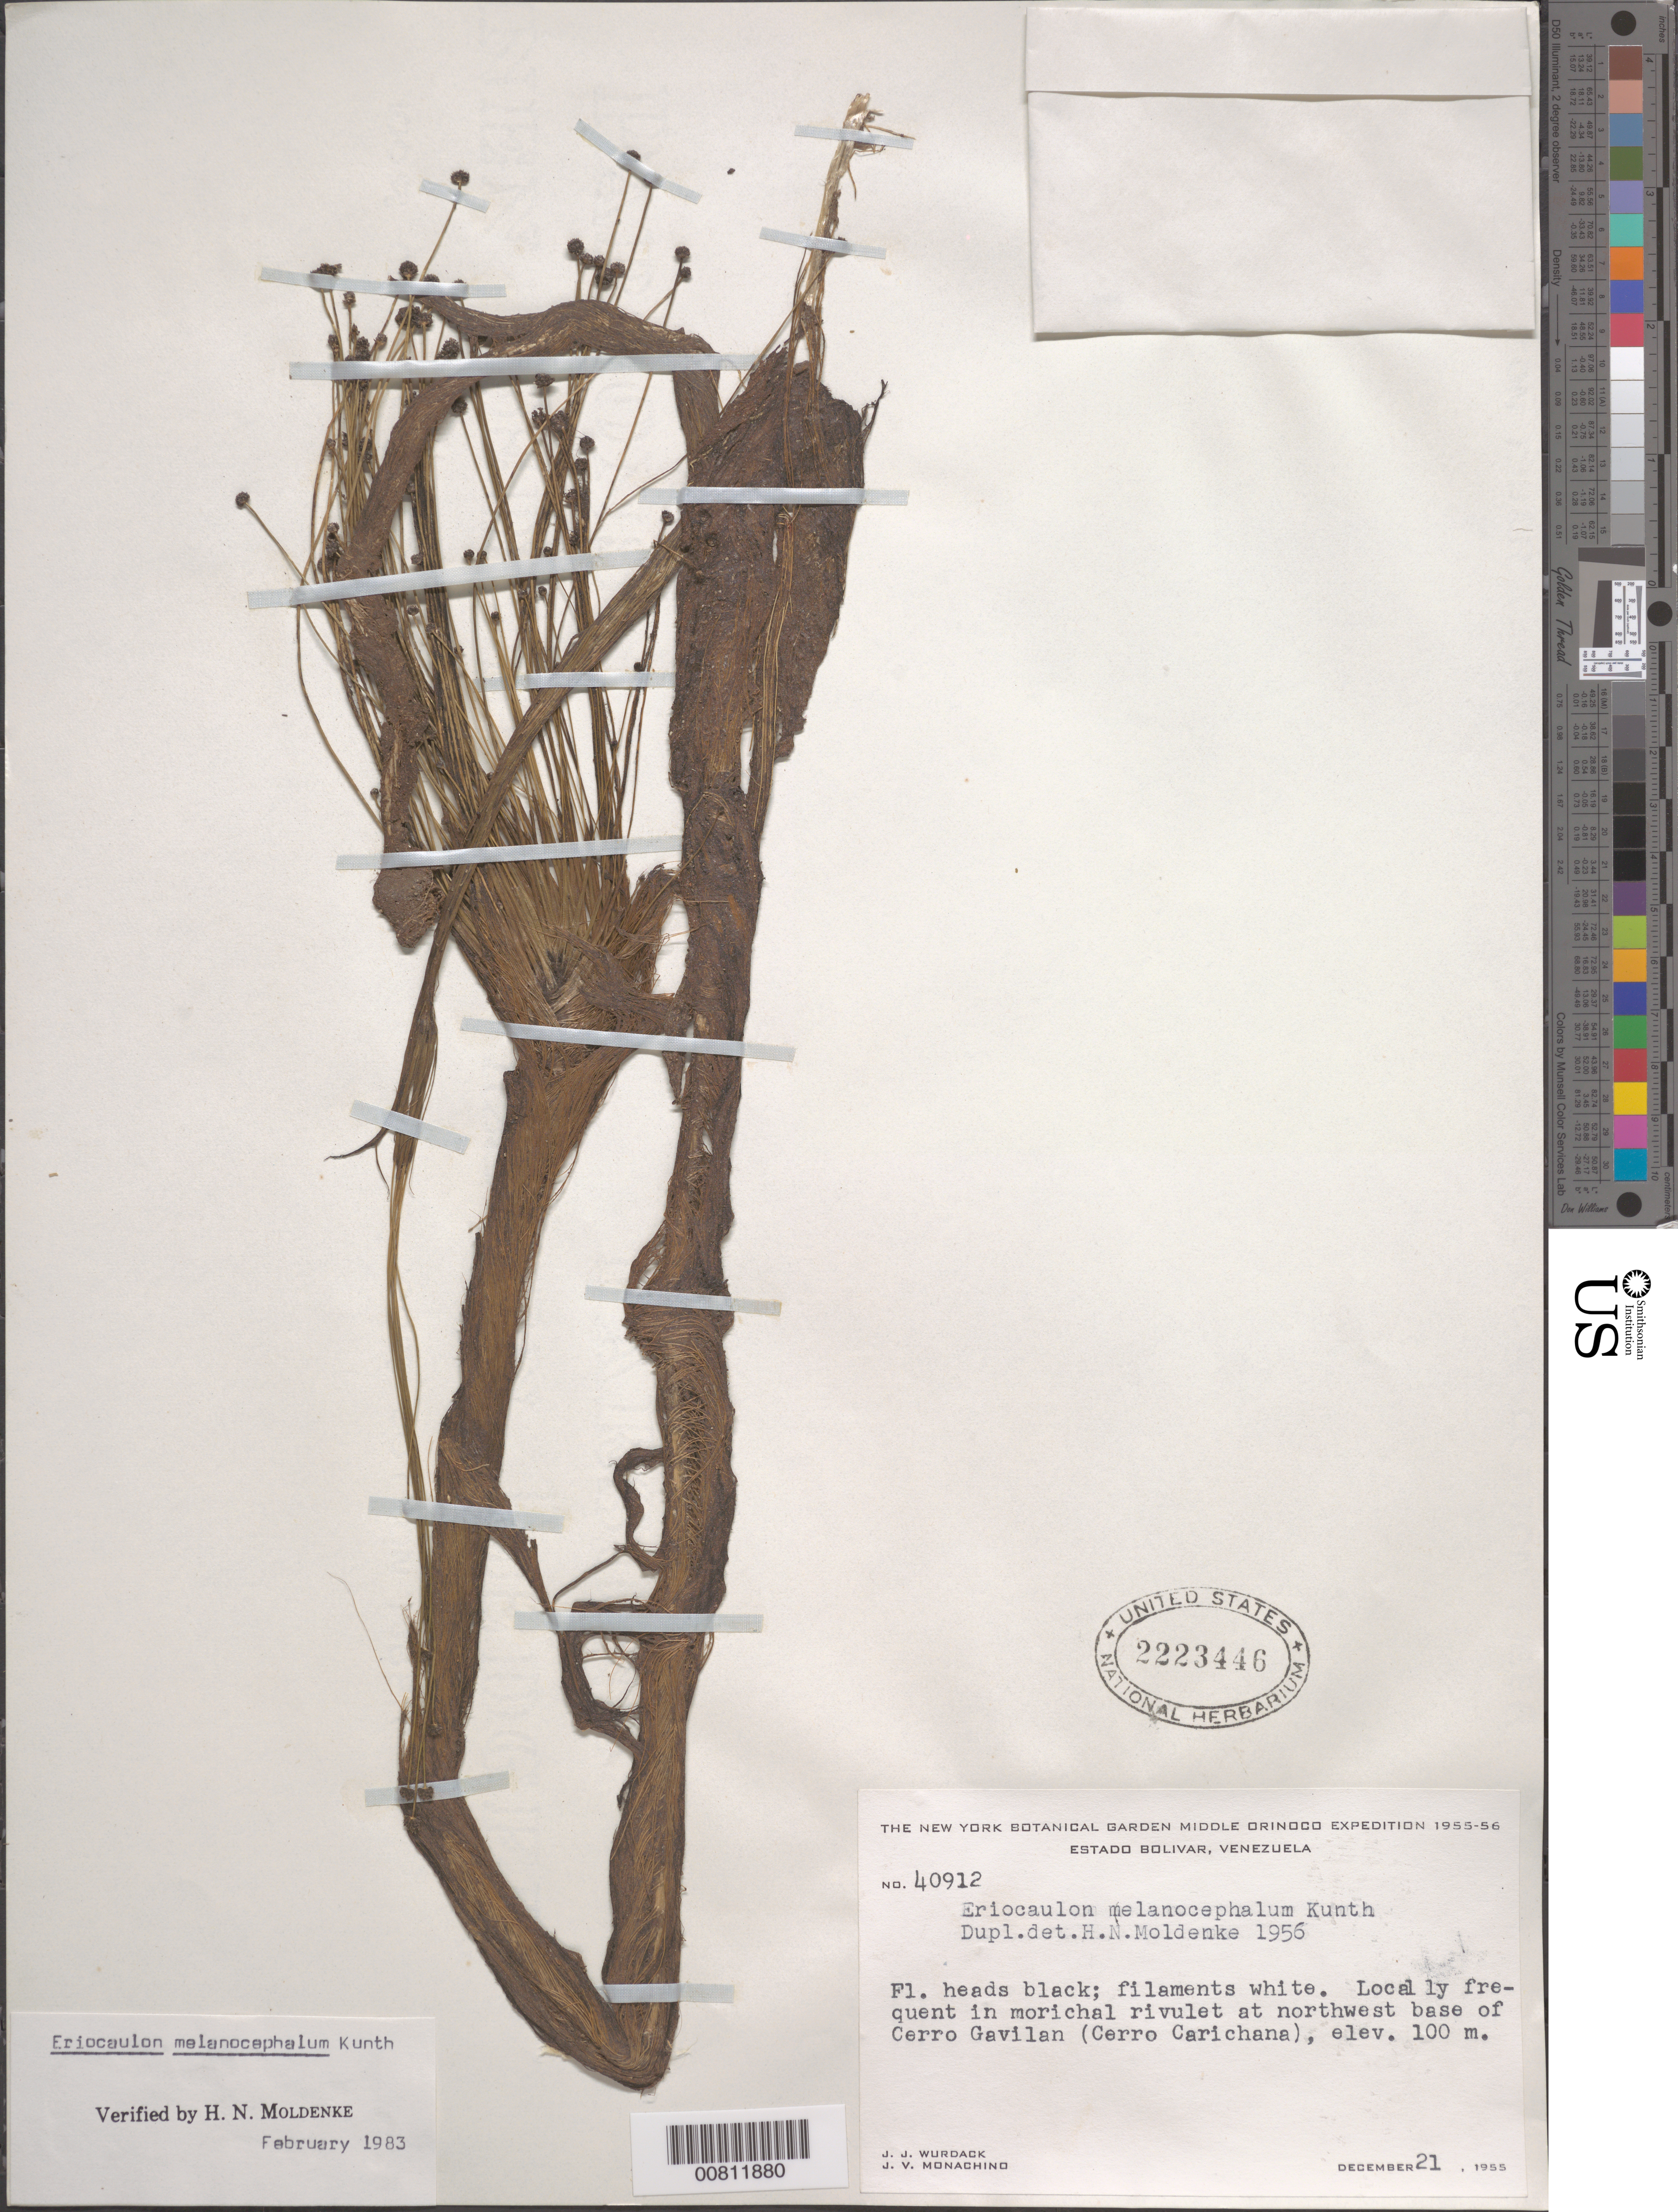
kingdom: Plantae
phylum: Tracheophyta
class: Liliopsida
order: Poales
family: Eriocaulaceae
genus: Eriocaulon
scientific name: Eriocaulon melanocephalum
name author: Kunth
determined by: Moldenke, H. N.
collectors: J. J. Wurdack & J. V. Monachino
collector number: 40912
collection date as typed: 21-Dec-55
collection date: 1955-12-21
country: Venezuela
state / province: Bolívar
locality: Cerro Gavilan (Cerro Carichana)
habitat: Morichal rivulet at NW base of cerro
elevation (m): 100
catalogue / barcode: US 2223446